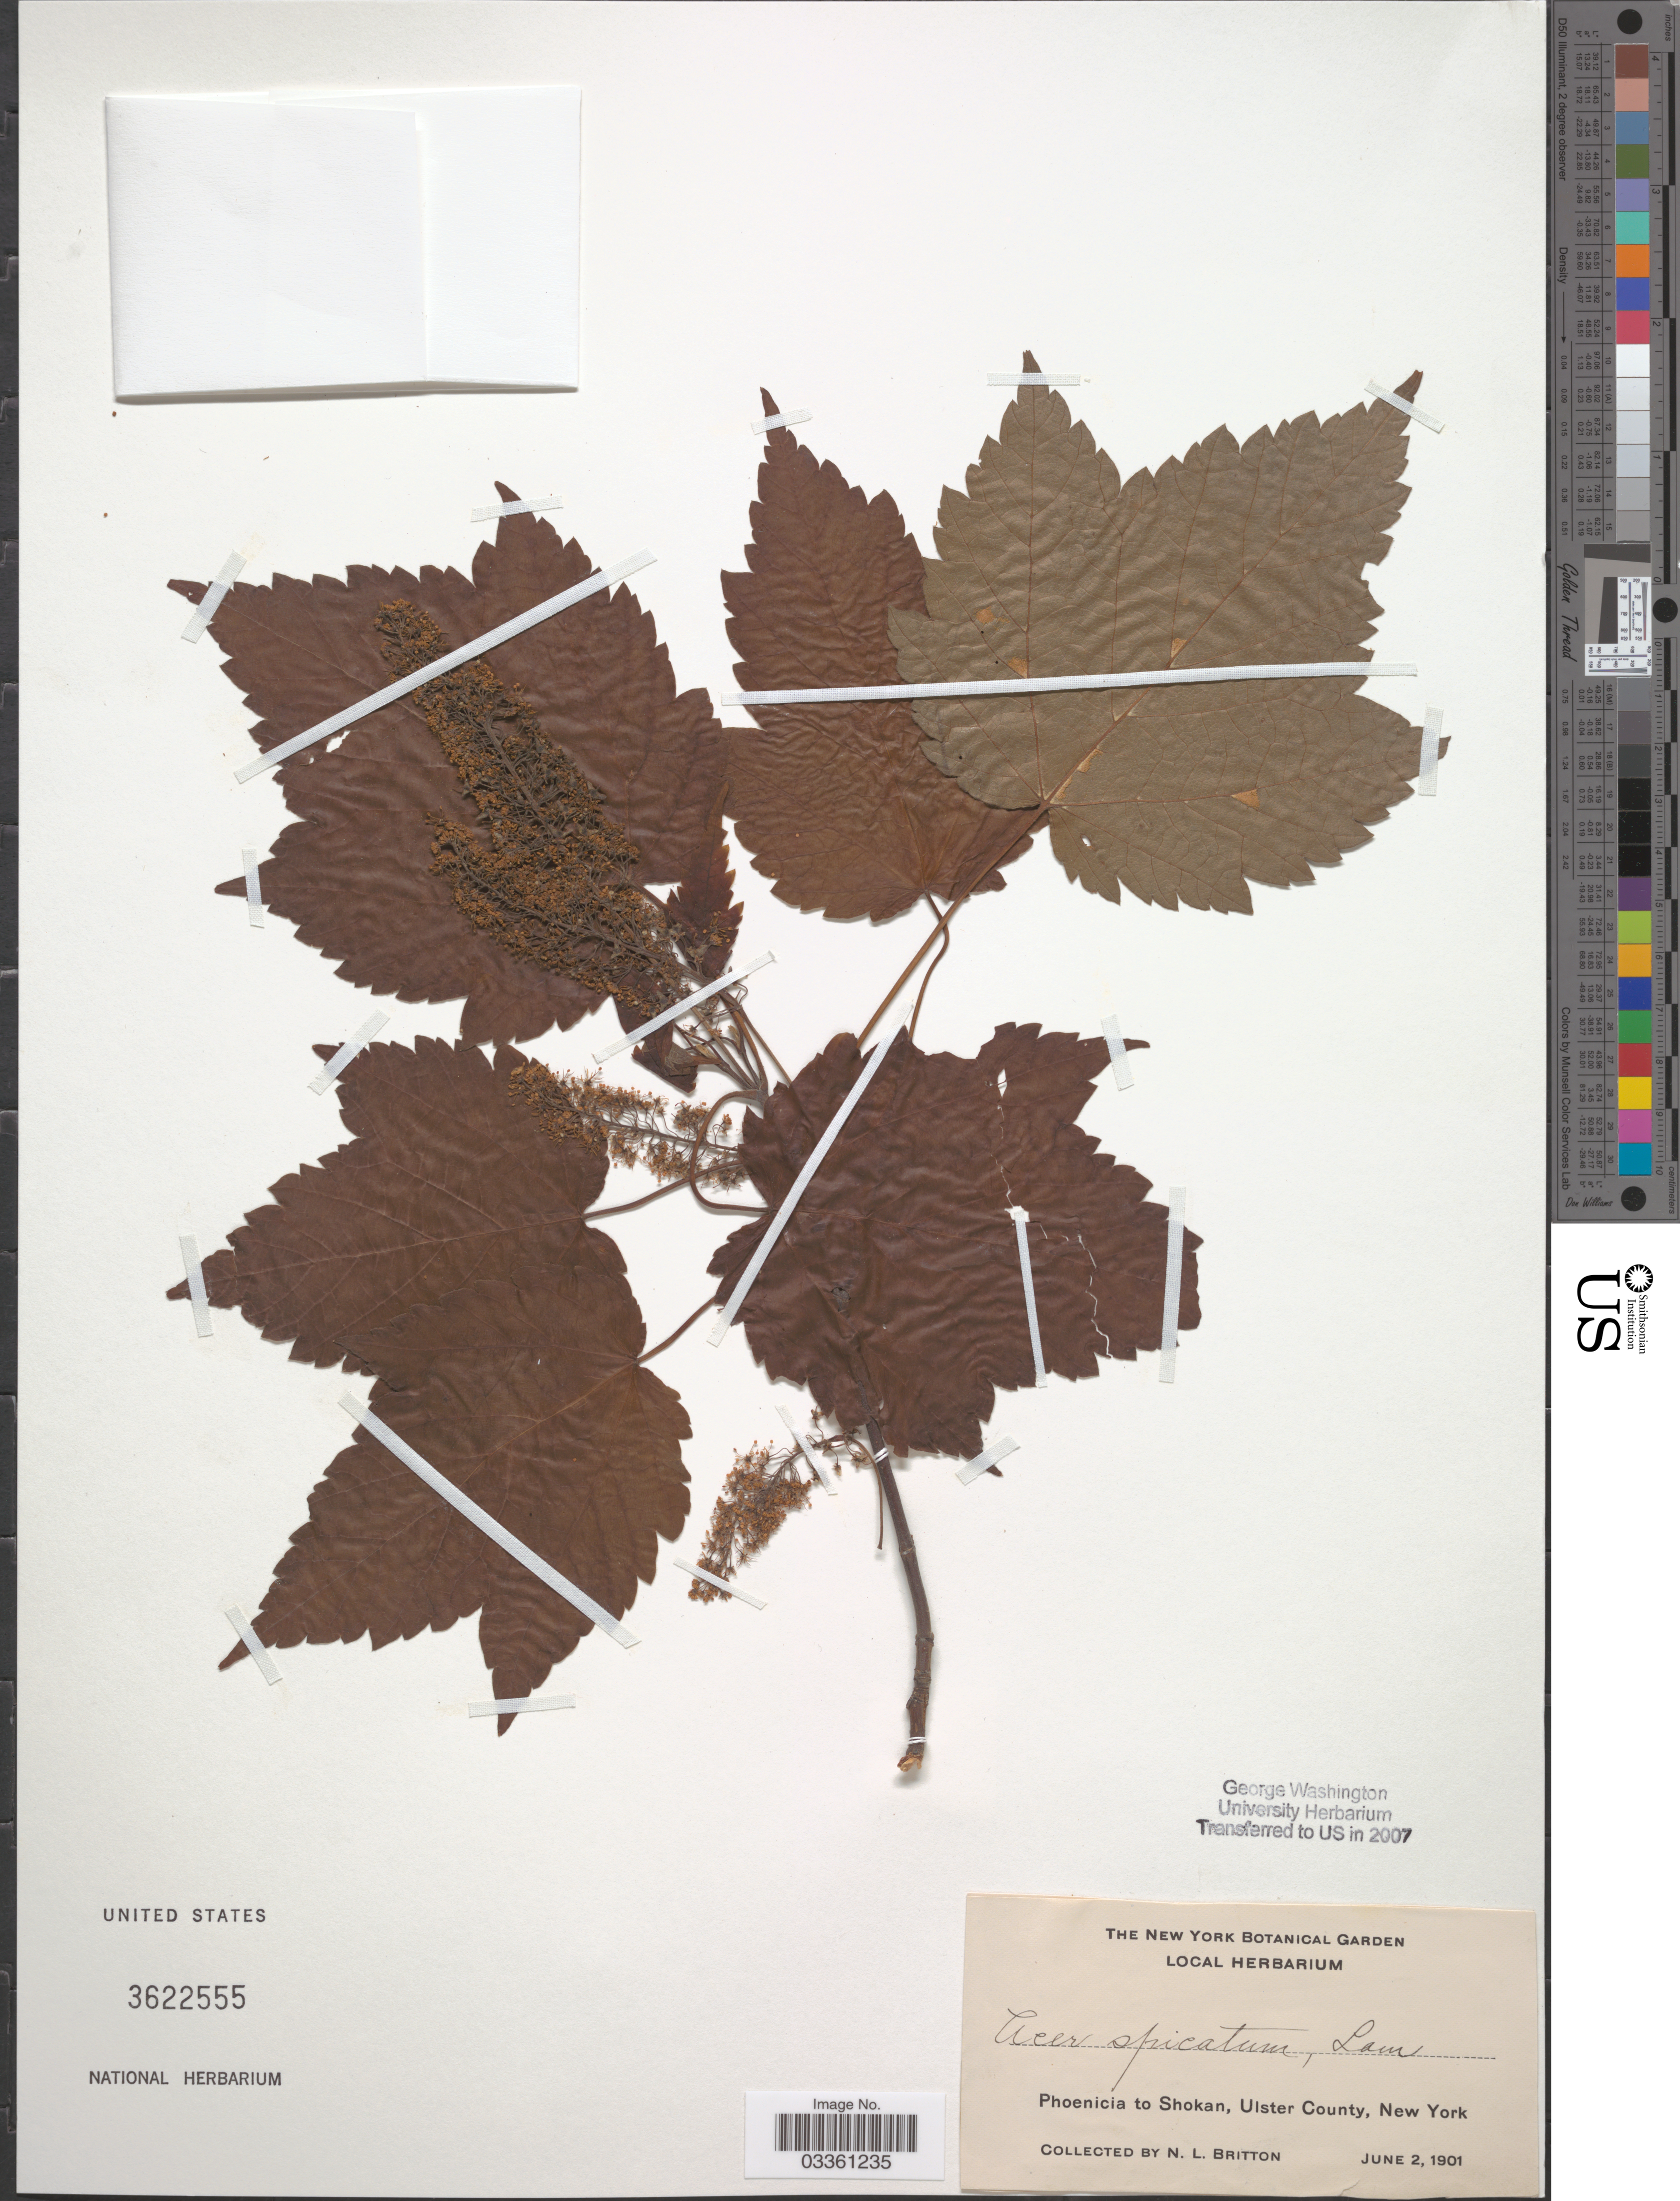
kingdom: Plantae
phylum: Tracheophyta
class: Magnoliopsida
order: Sapindales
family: Sapindaceae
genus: Acer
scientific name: Acer spicatum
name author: Lam.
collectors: N. Britton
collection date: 1901-06-02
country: United States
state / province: New York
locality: Phoenicia to Shokan, Ulster County.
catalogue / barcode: US 3622555